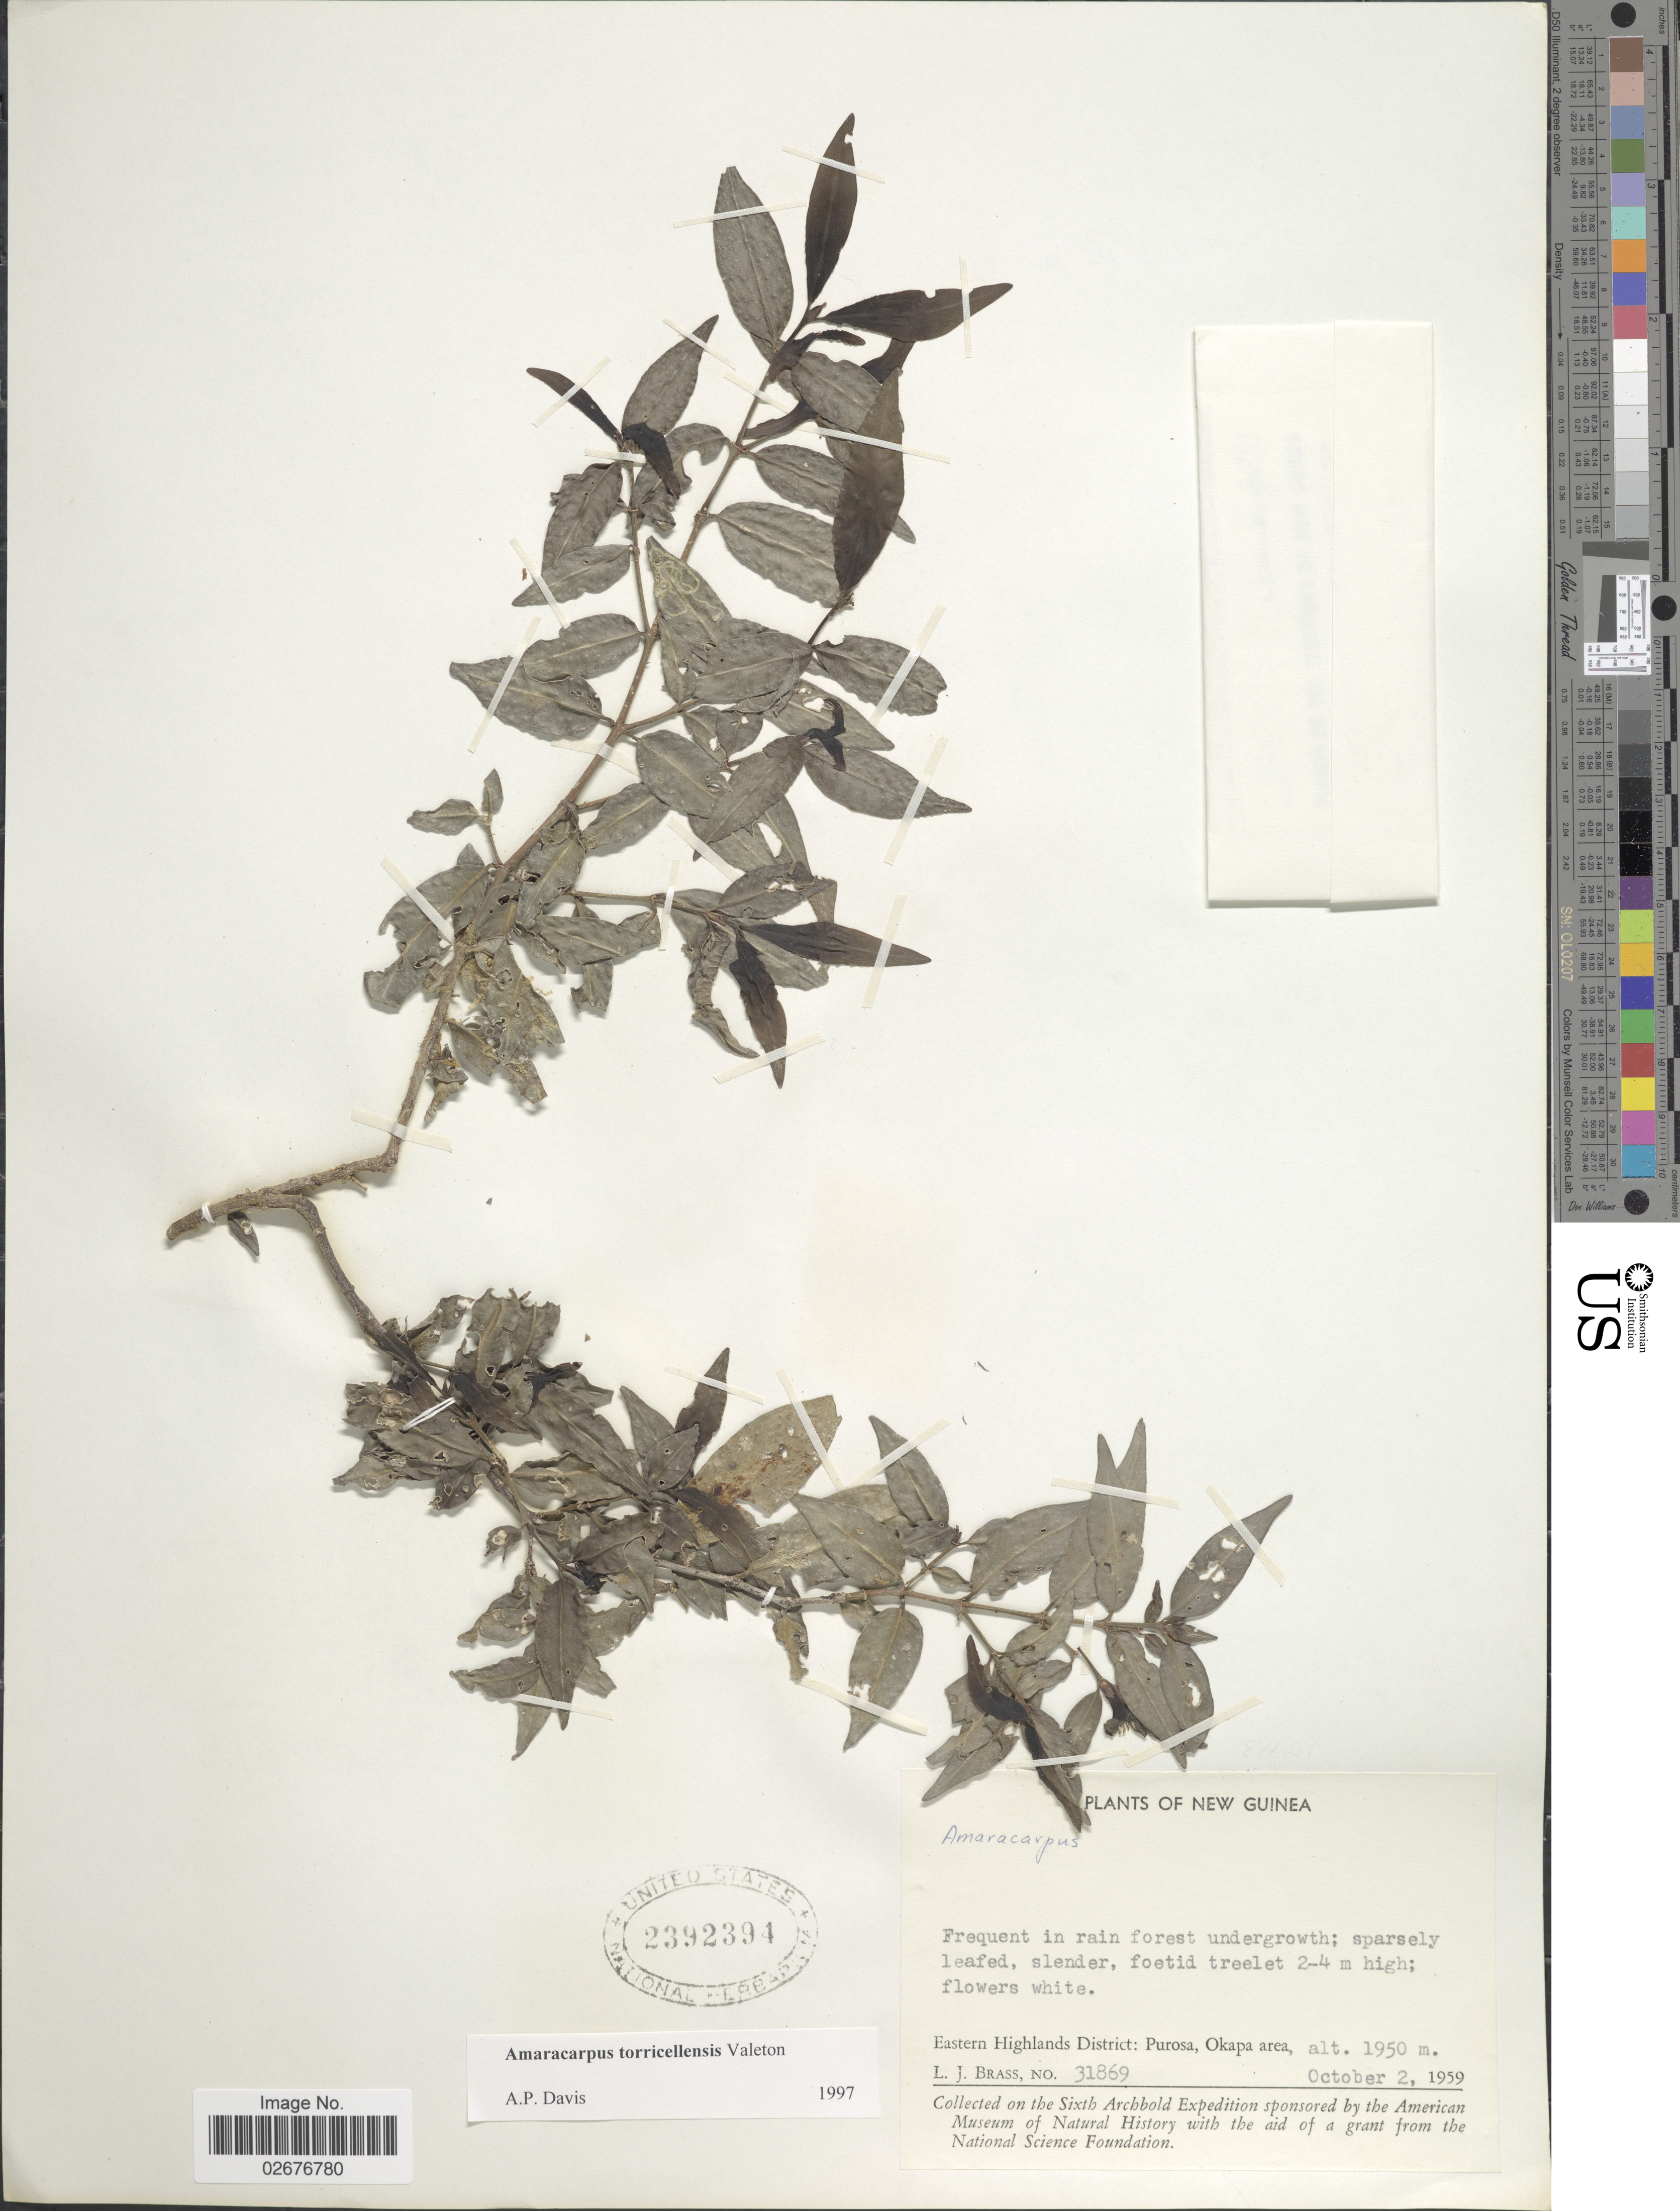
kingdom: Plantae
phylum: Tracheophyta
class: Magnoliopsida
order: Gentianales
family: Rubiaceae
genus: Amaracarpus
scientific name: Amaracarpus torricellensis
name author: Valeton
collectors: L. J. Brass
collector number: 31869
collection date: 1959-10-02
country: Papua New Guinea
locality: New Guinea, Eastern Highlands District: Purosa, Okapa area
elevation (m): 1950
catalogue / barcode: US 2392394